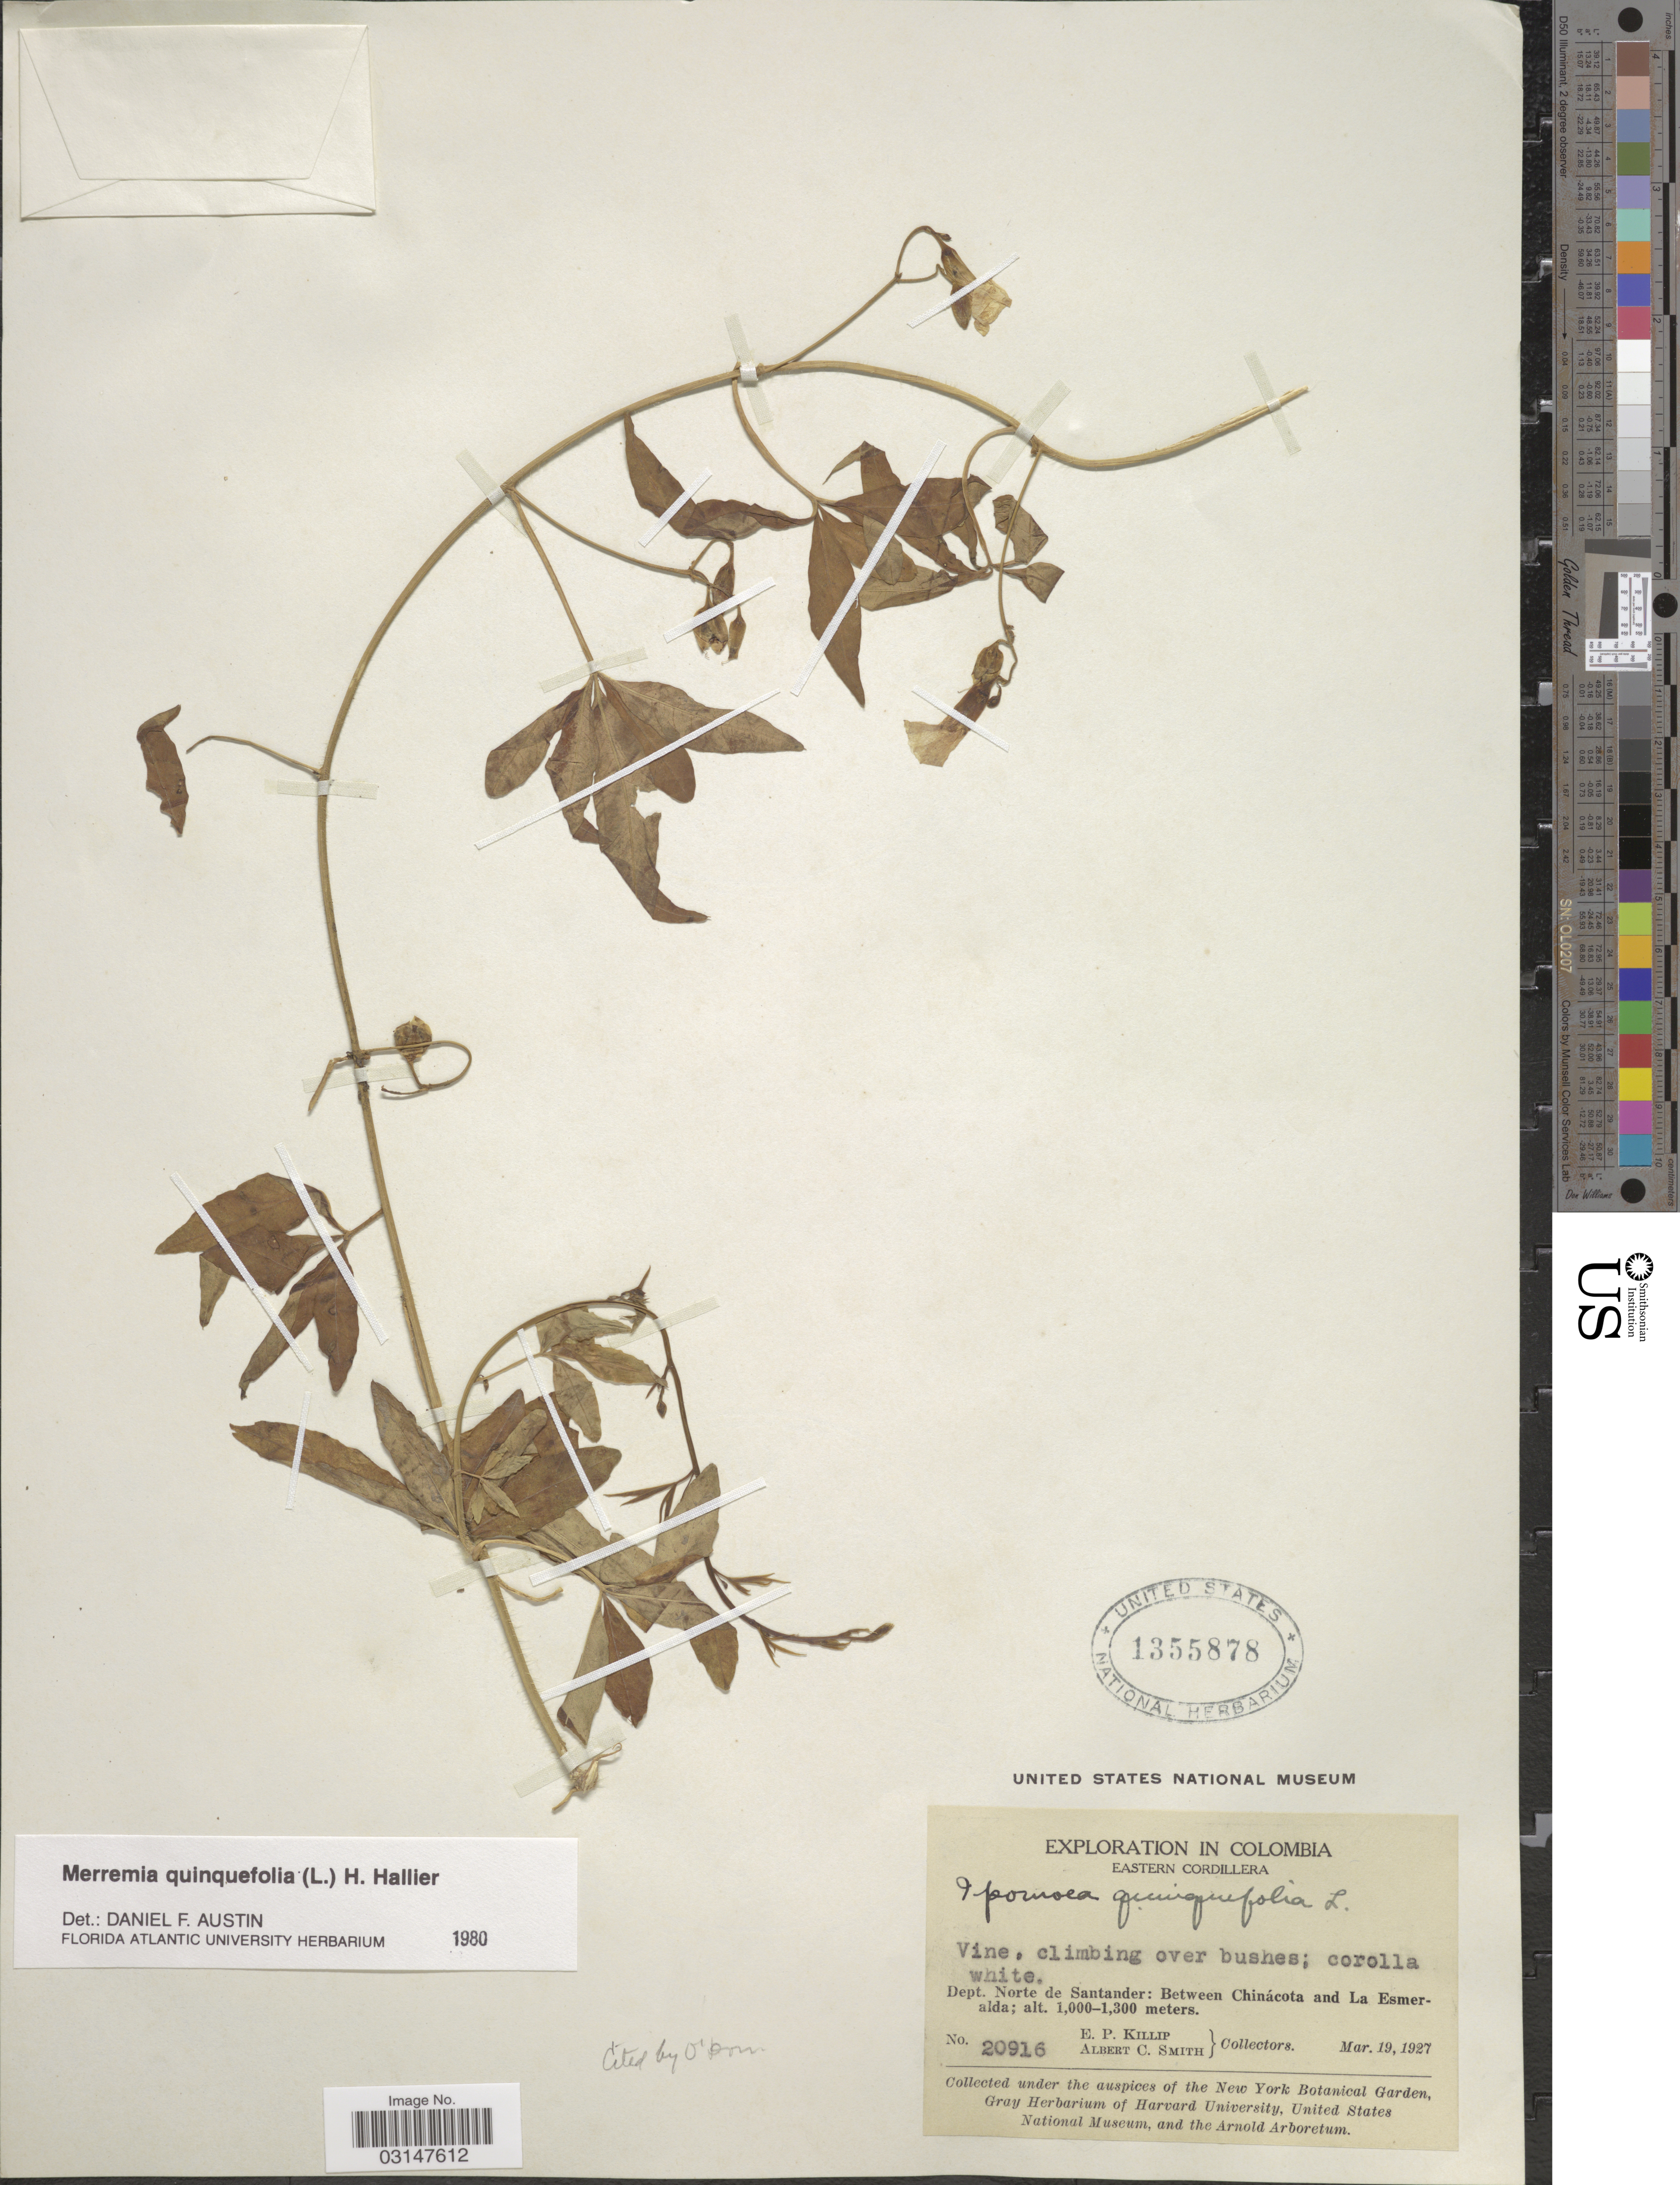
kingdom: Plantae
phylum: Tracheophyta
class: Magnoliopsida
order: Solanales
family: Convolvulaceae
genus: Distimake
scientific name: Distimake quinquefolius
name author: (L.) A. R. Simões & Staples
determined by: Strong, Mark T., (BOT), Smithsonian Institution - National Museum of Natural History (UNITED STATES)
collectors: E. P. Killip & A. C. Smith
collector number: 20916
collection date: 1927-03-19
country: Colombia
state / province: Norte de Santander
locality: Eastern Cordillera, Dept. Norte de Santander: Between Chinácota and La Esmeralda.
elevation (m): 1000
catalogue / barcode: US 1355878